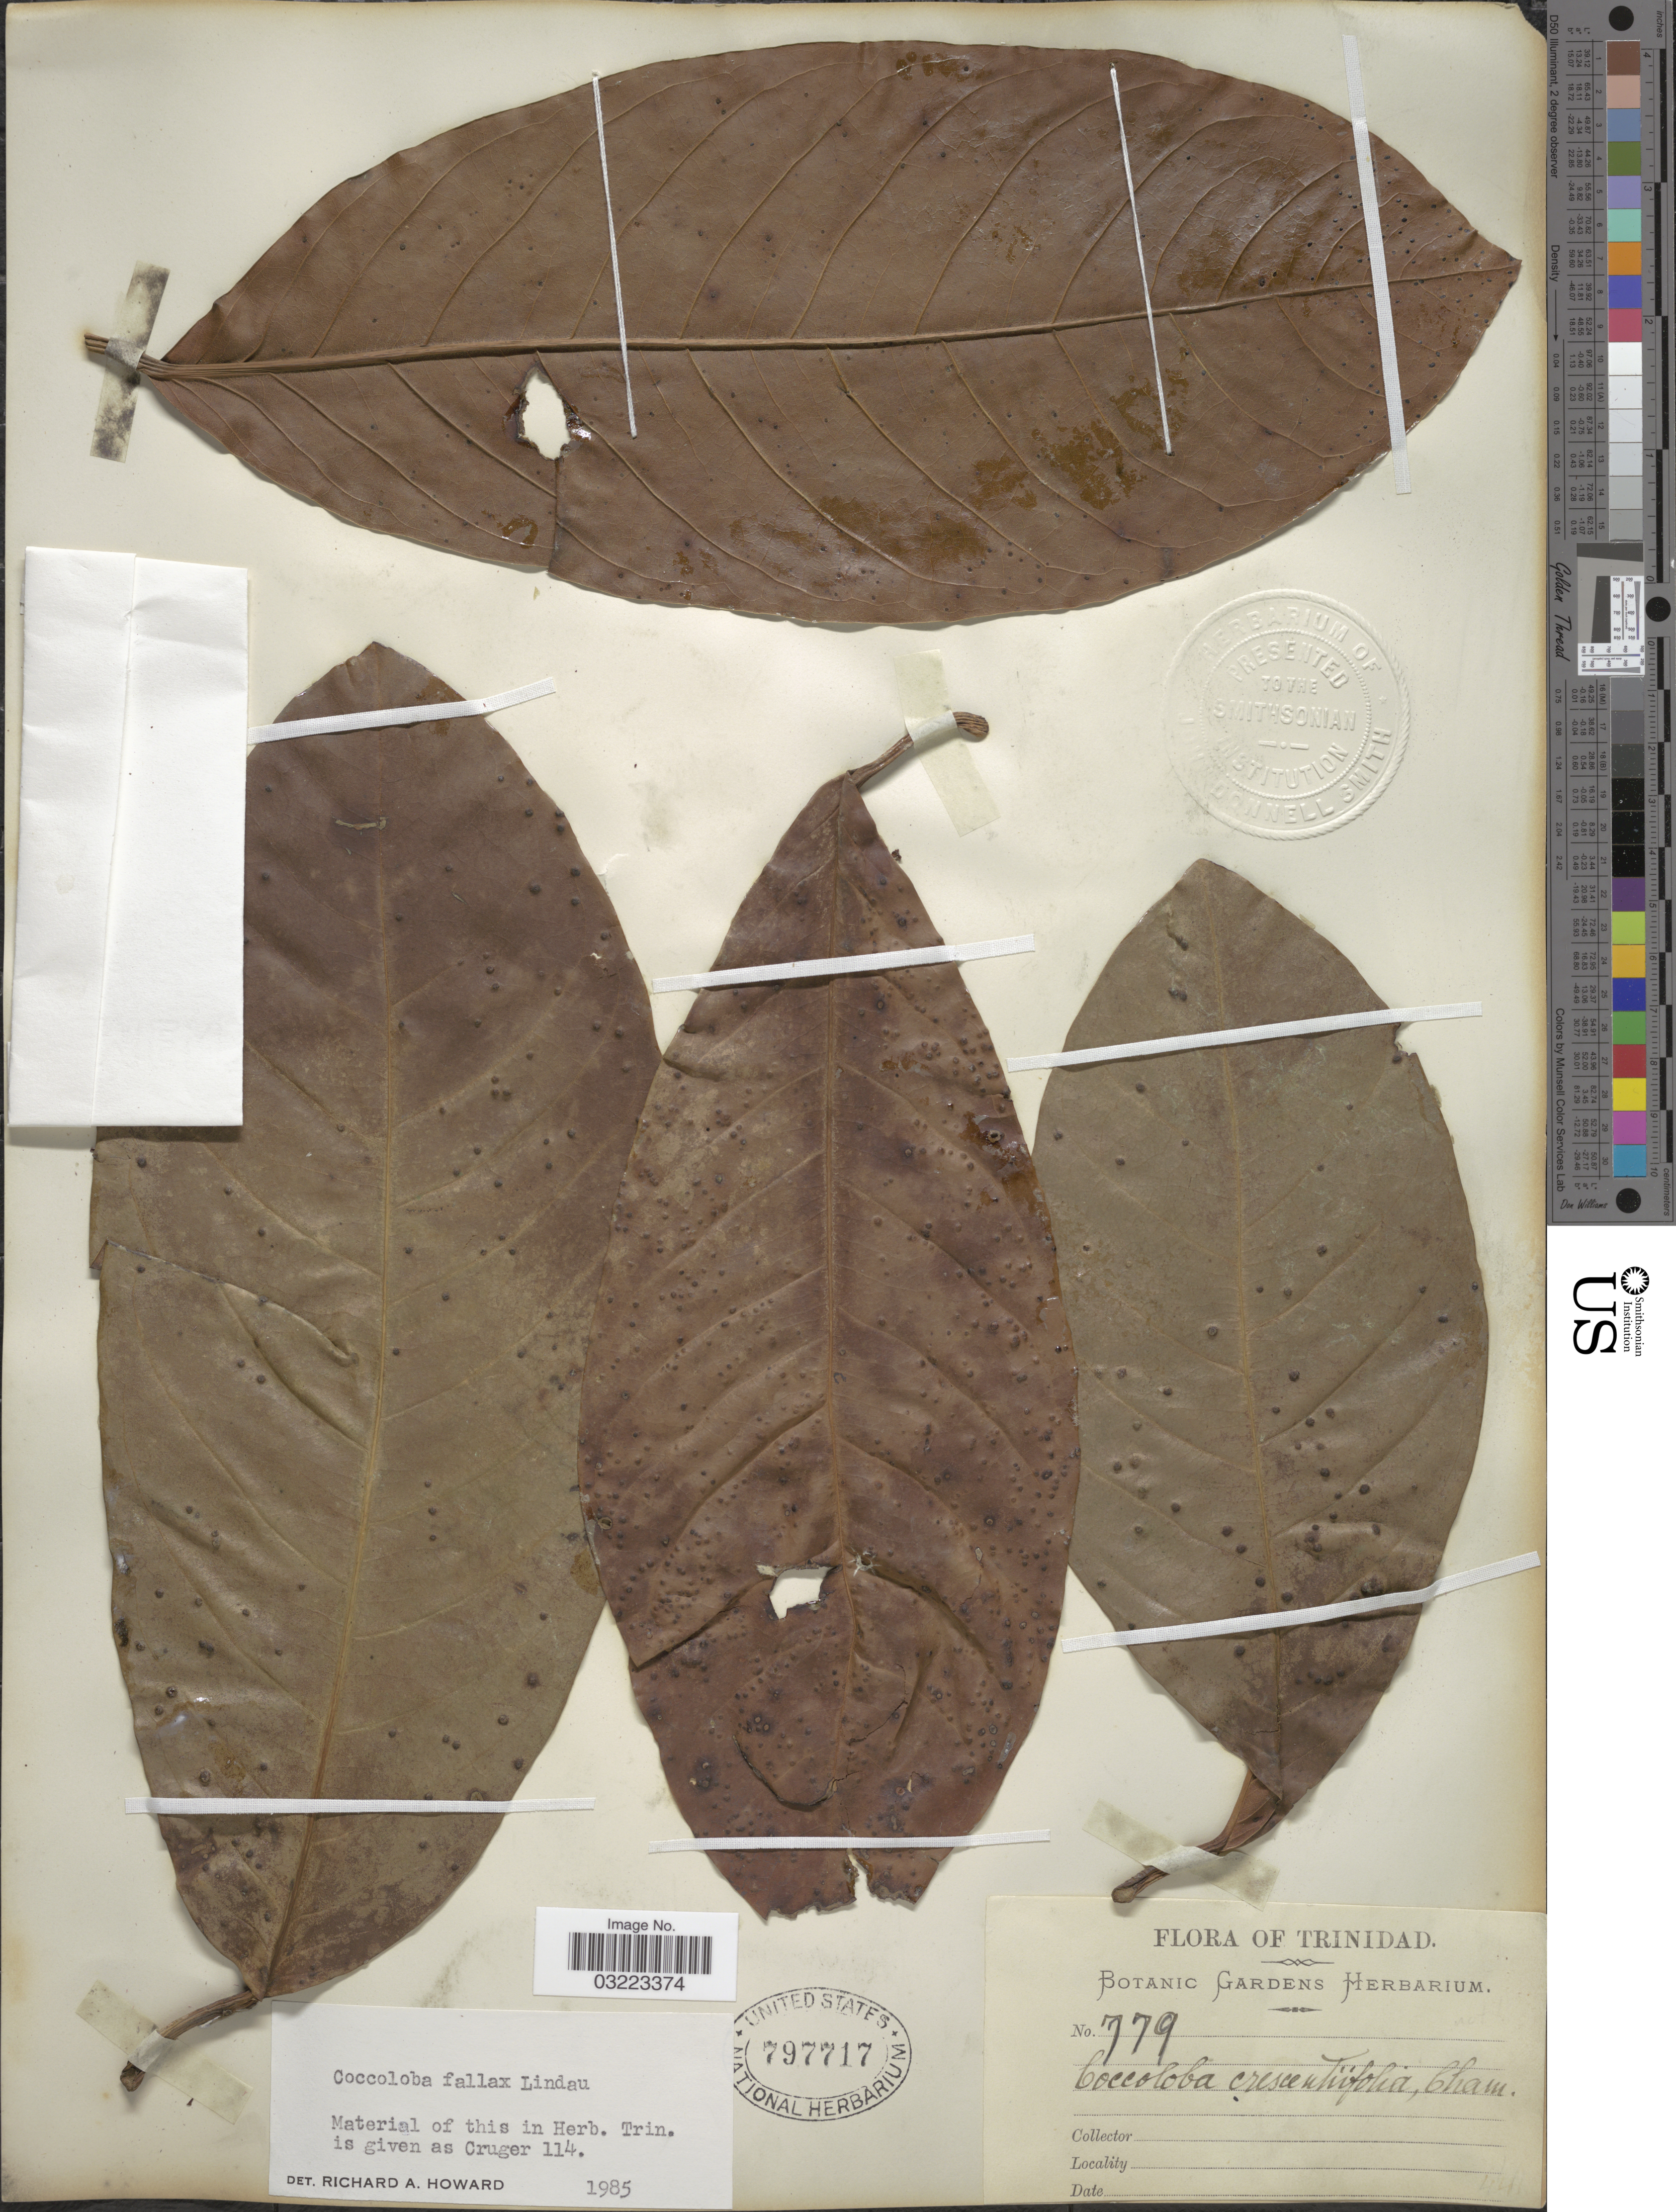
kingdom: Plantae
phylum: Tracheophyta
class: Magnoliopsida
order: Caryophyllales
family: Polygonaceae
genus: Coccoloba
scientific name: Coccoloba fallax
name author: Lindau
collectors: ex herb. Botanic Gardens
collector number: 779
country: Trinidad and Tobago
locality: Trinidad.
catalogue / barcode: US 797717